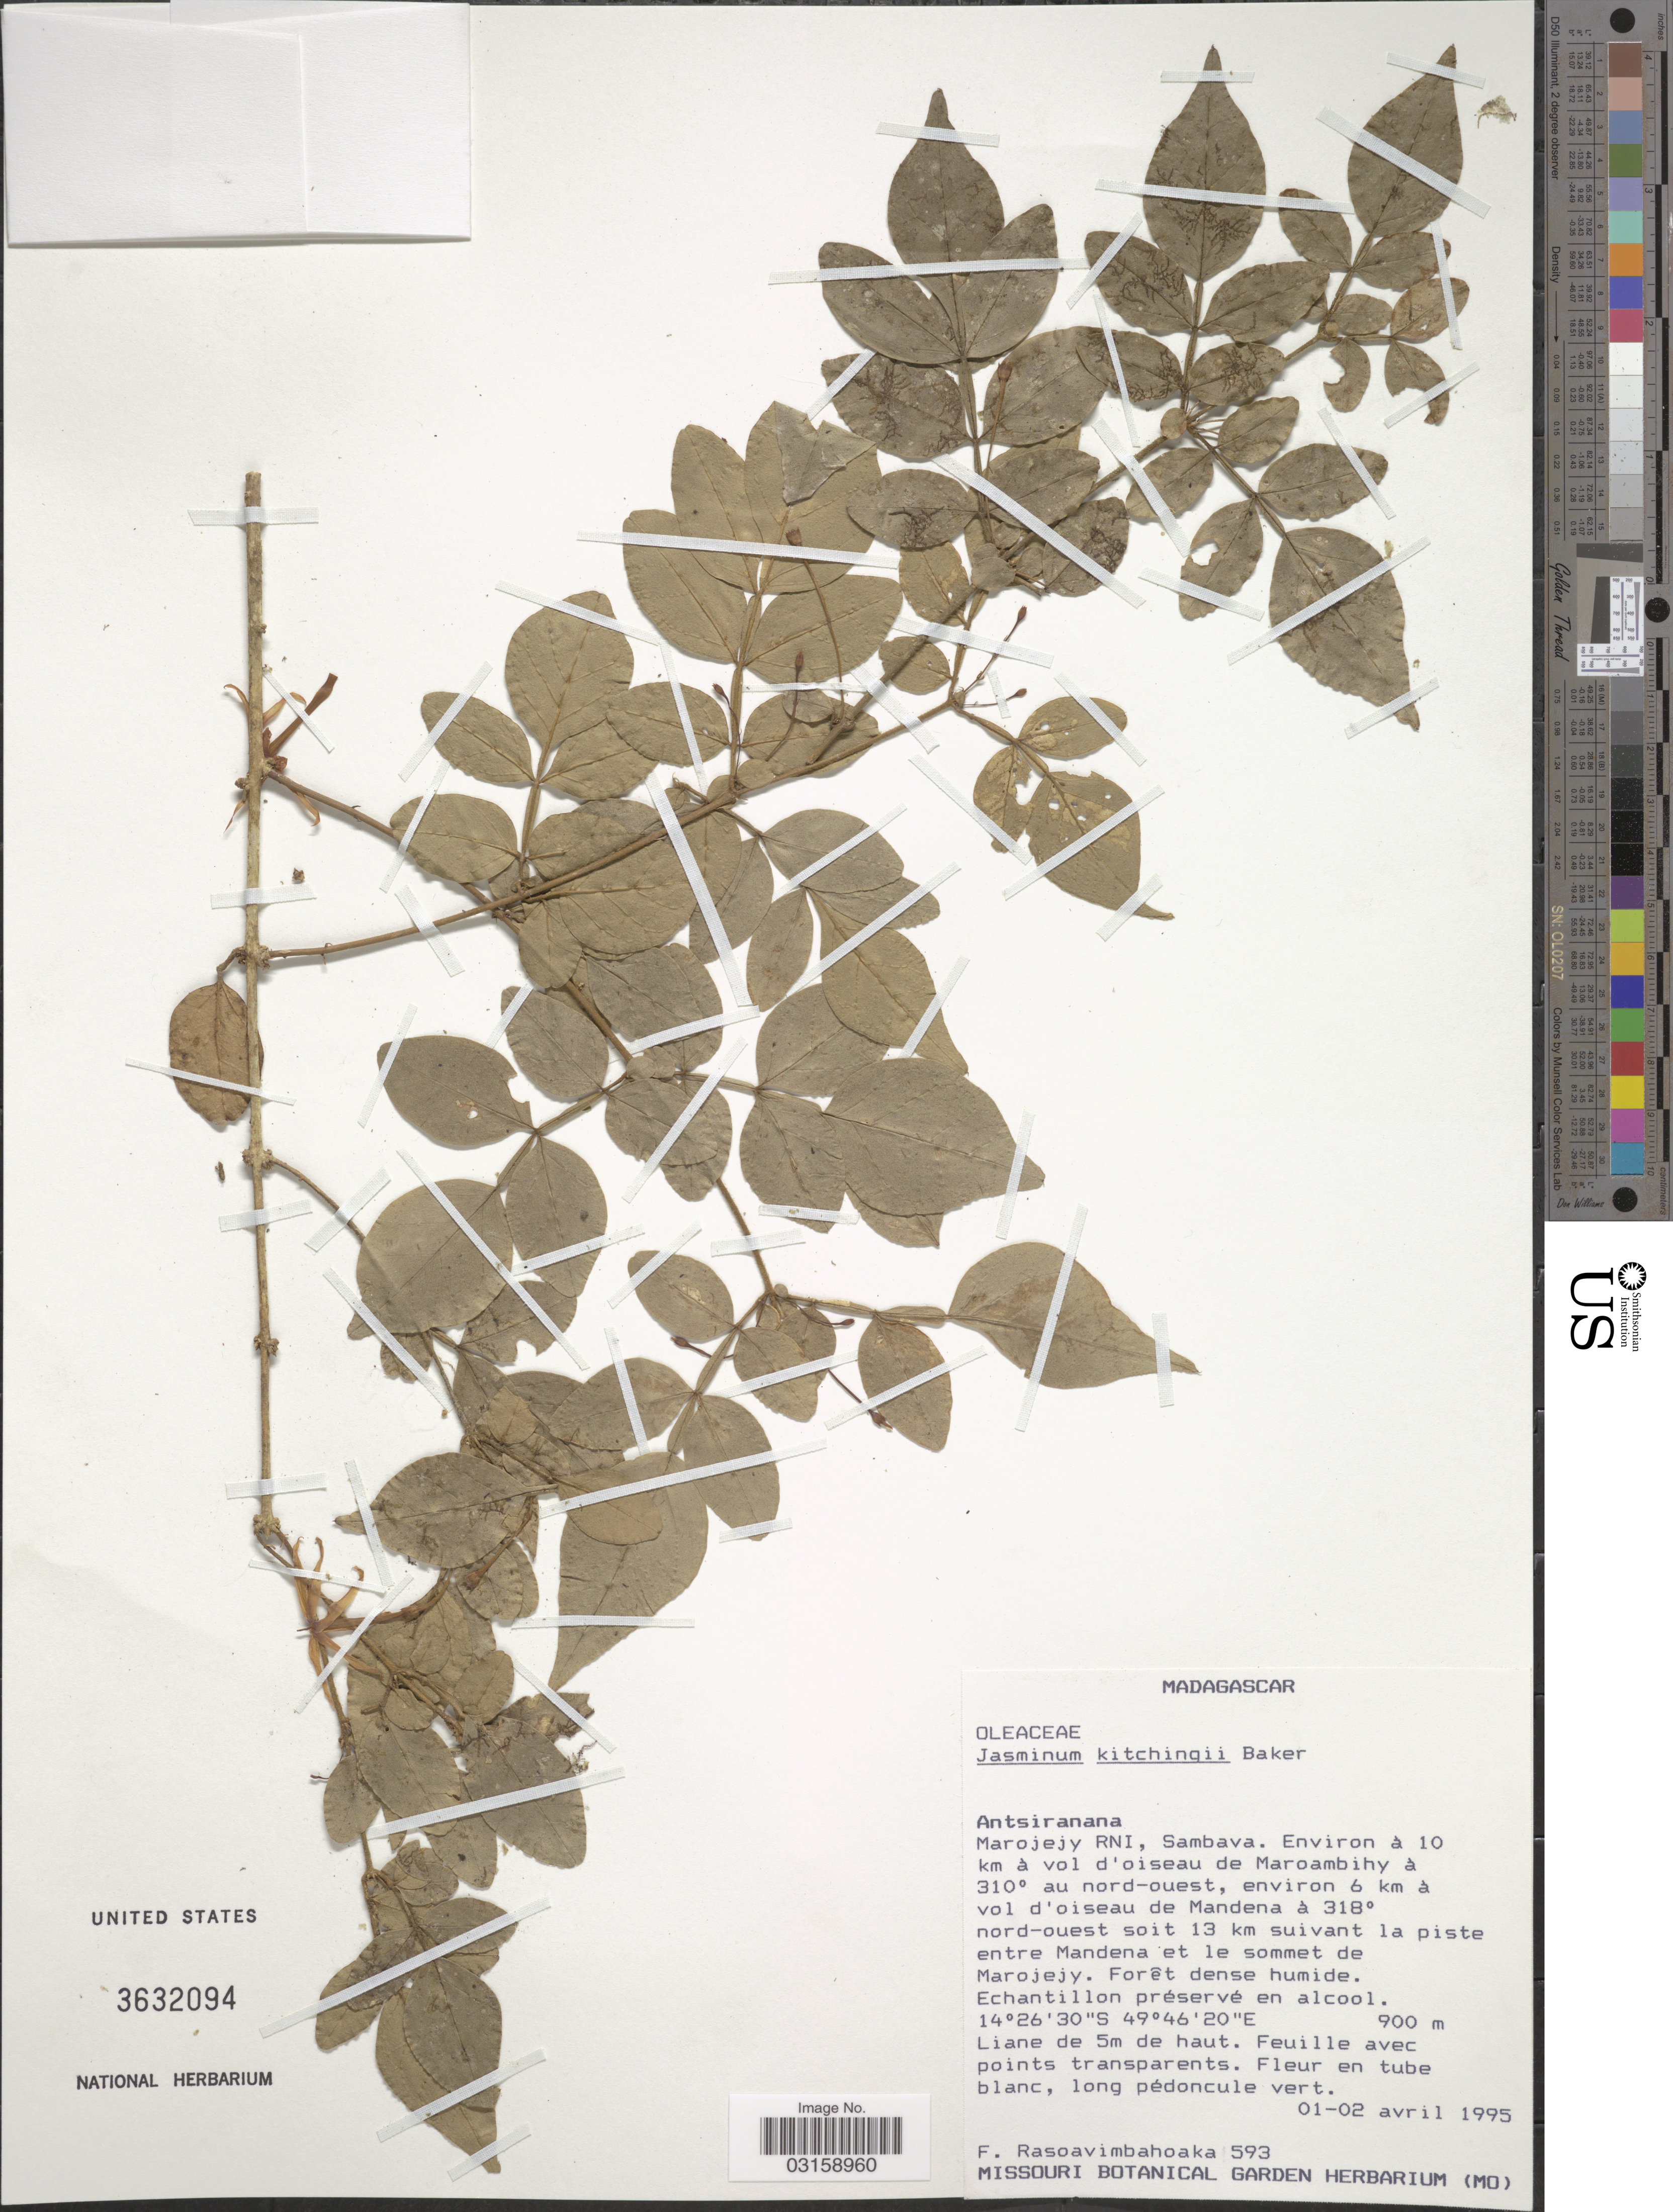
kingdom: Plantae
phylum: Tracheophyta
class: Magnoliopsida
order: Lamiales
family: Oleaceae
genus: Jasminum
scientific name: Jasminum kitchingii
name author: Baker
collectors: F. Rasoavimbahoaka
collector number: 593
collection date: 1995-04-01/1995-04-02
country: Madagascar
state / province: Sava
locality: Marojejy RNI, Sambava. Environ à 10 km à vol d'oiseau de Maroambihy à 310° au nord-ouest, environ 6 km à vol d'oiseau de Mandena à 318° nord-ouest soit 13 km suivant la piste entre Mandena et le sommet de Marojejy.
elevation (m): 900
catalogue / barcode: US 3632094